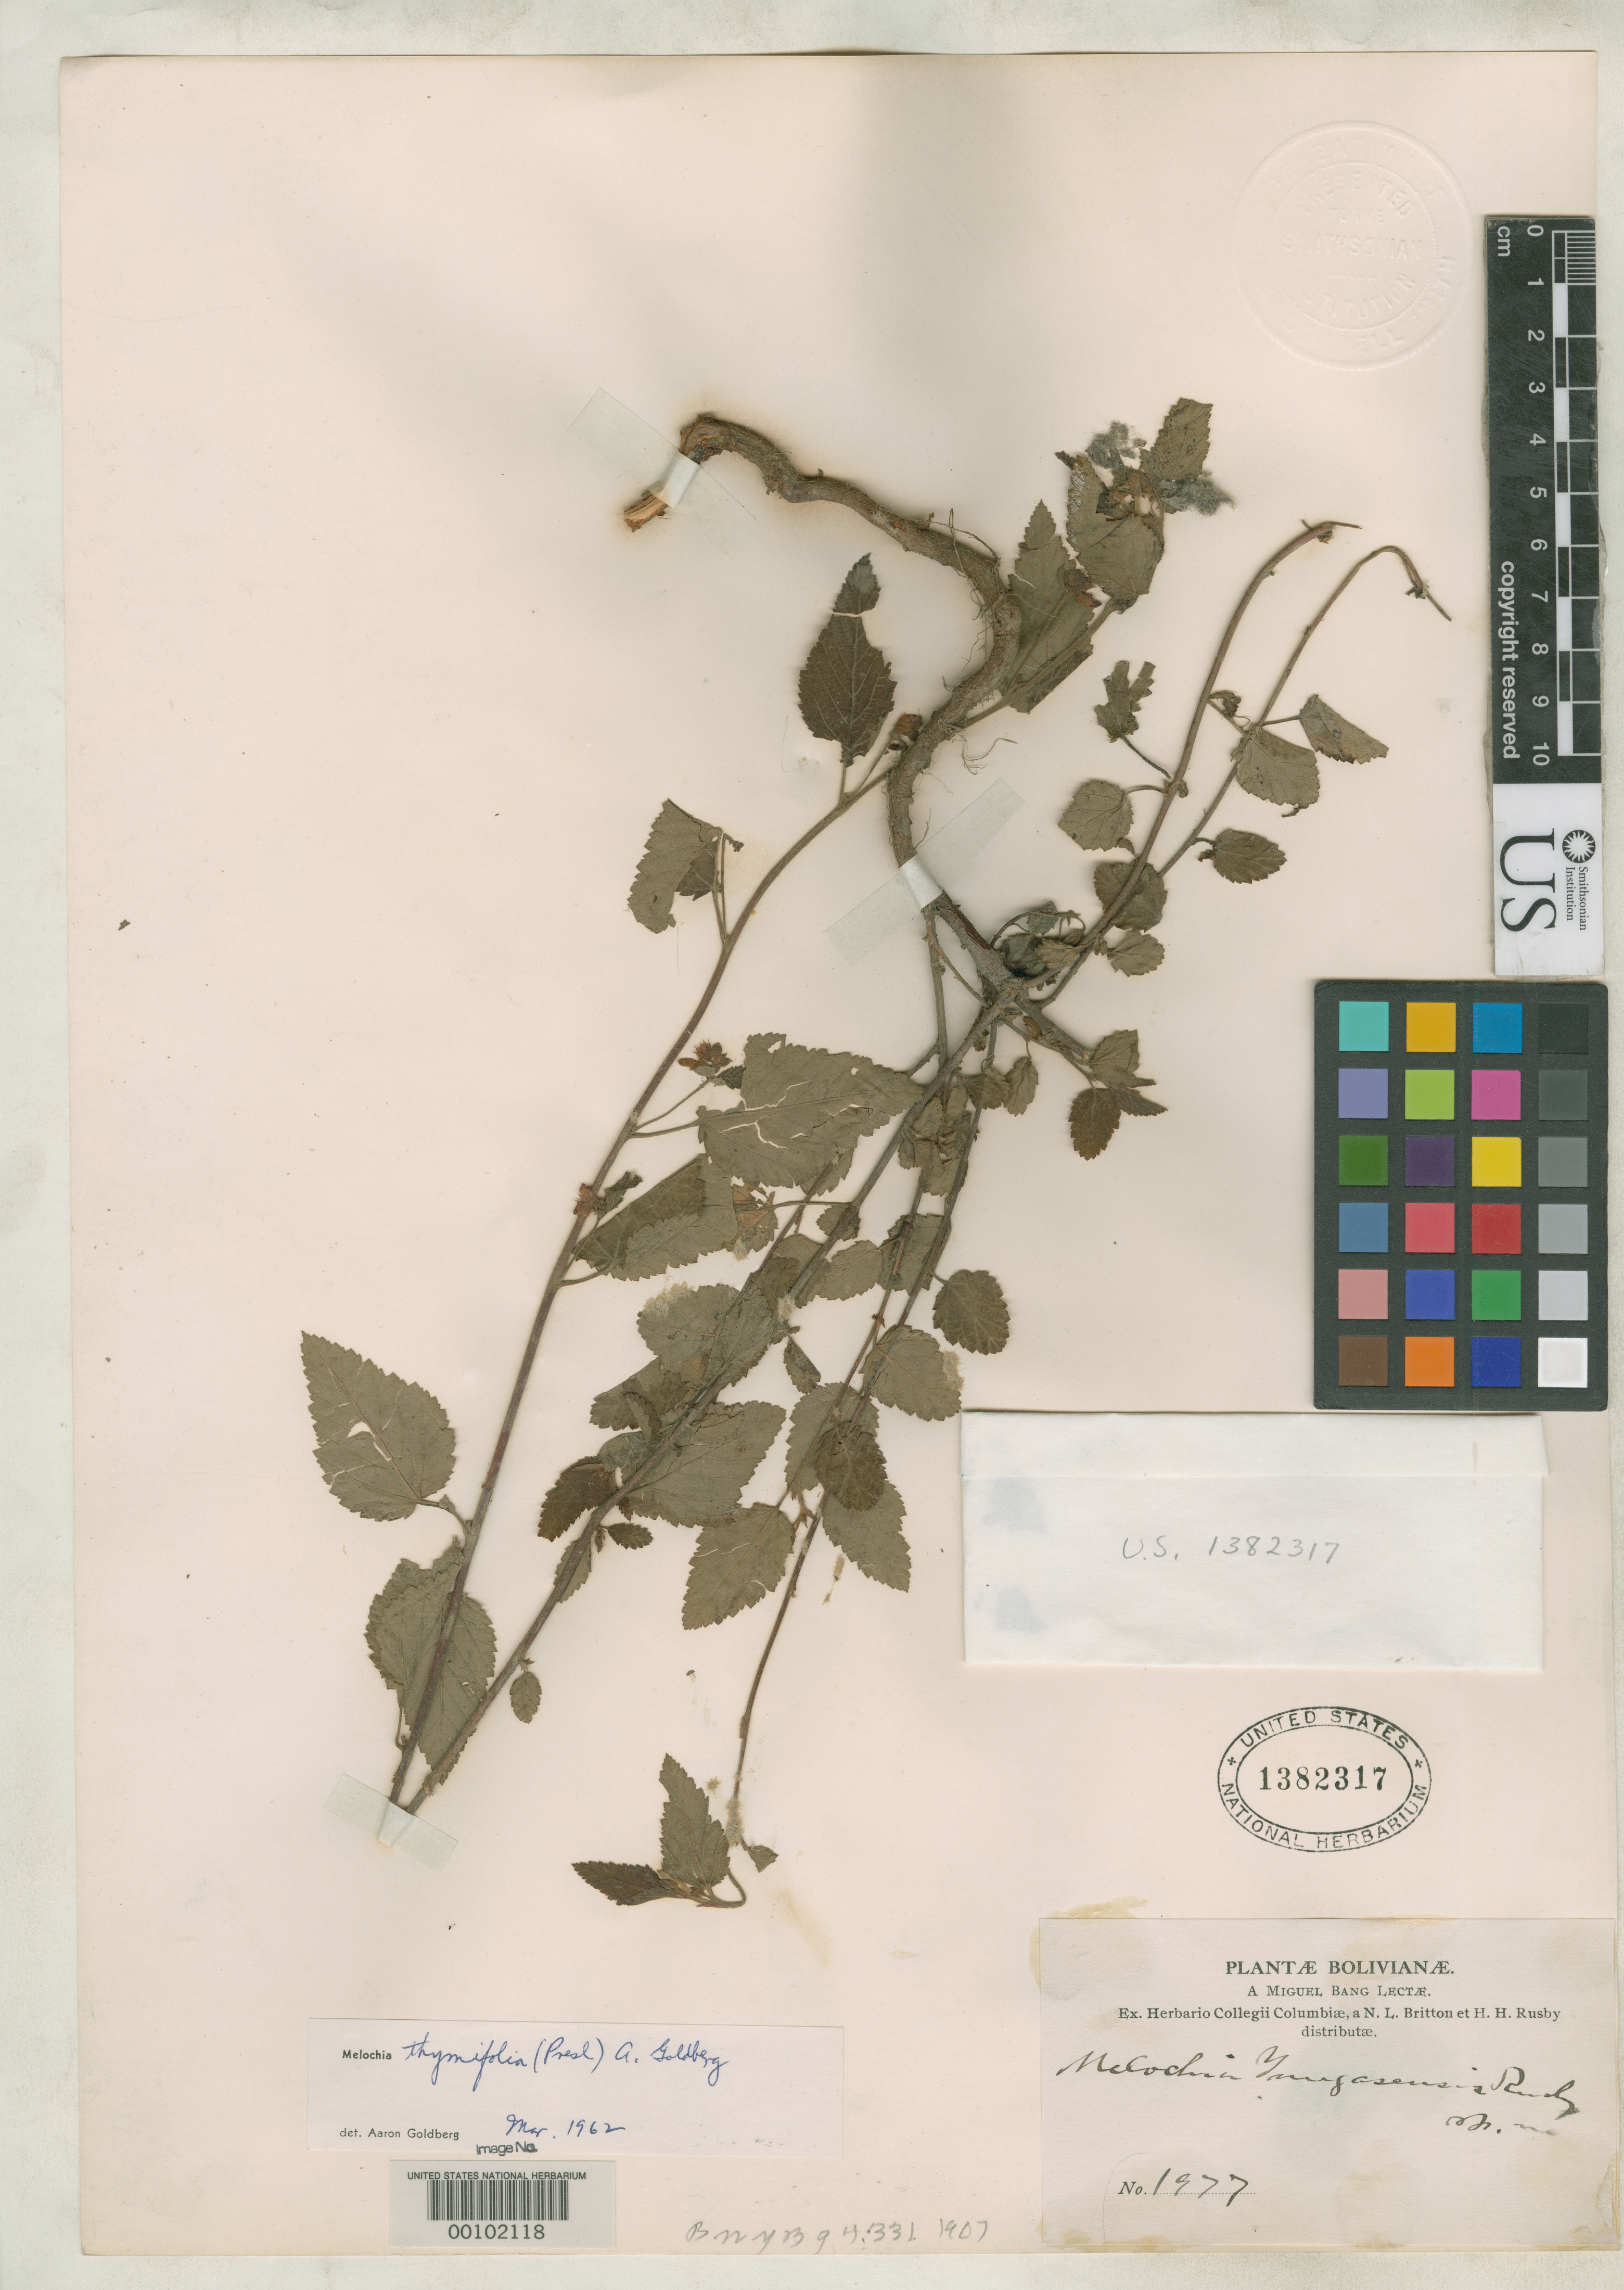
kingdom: Plantae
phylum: Tracheophyta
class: Magnoliopsida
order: Malvales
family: Malvaceae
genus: Melochia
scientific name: Melochia yungasensis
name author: Rusby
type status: Isotype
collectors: M. Bang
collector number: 1977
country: Bolivia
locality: Yungas.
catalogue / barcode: US 1382317